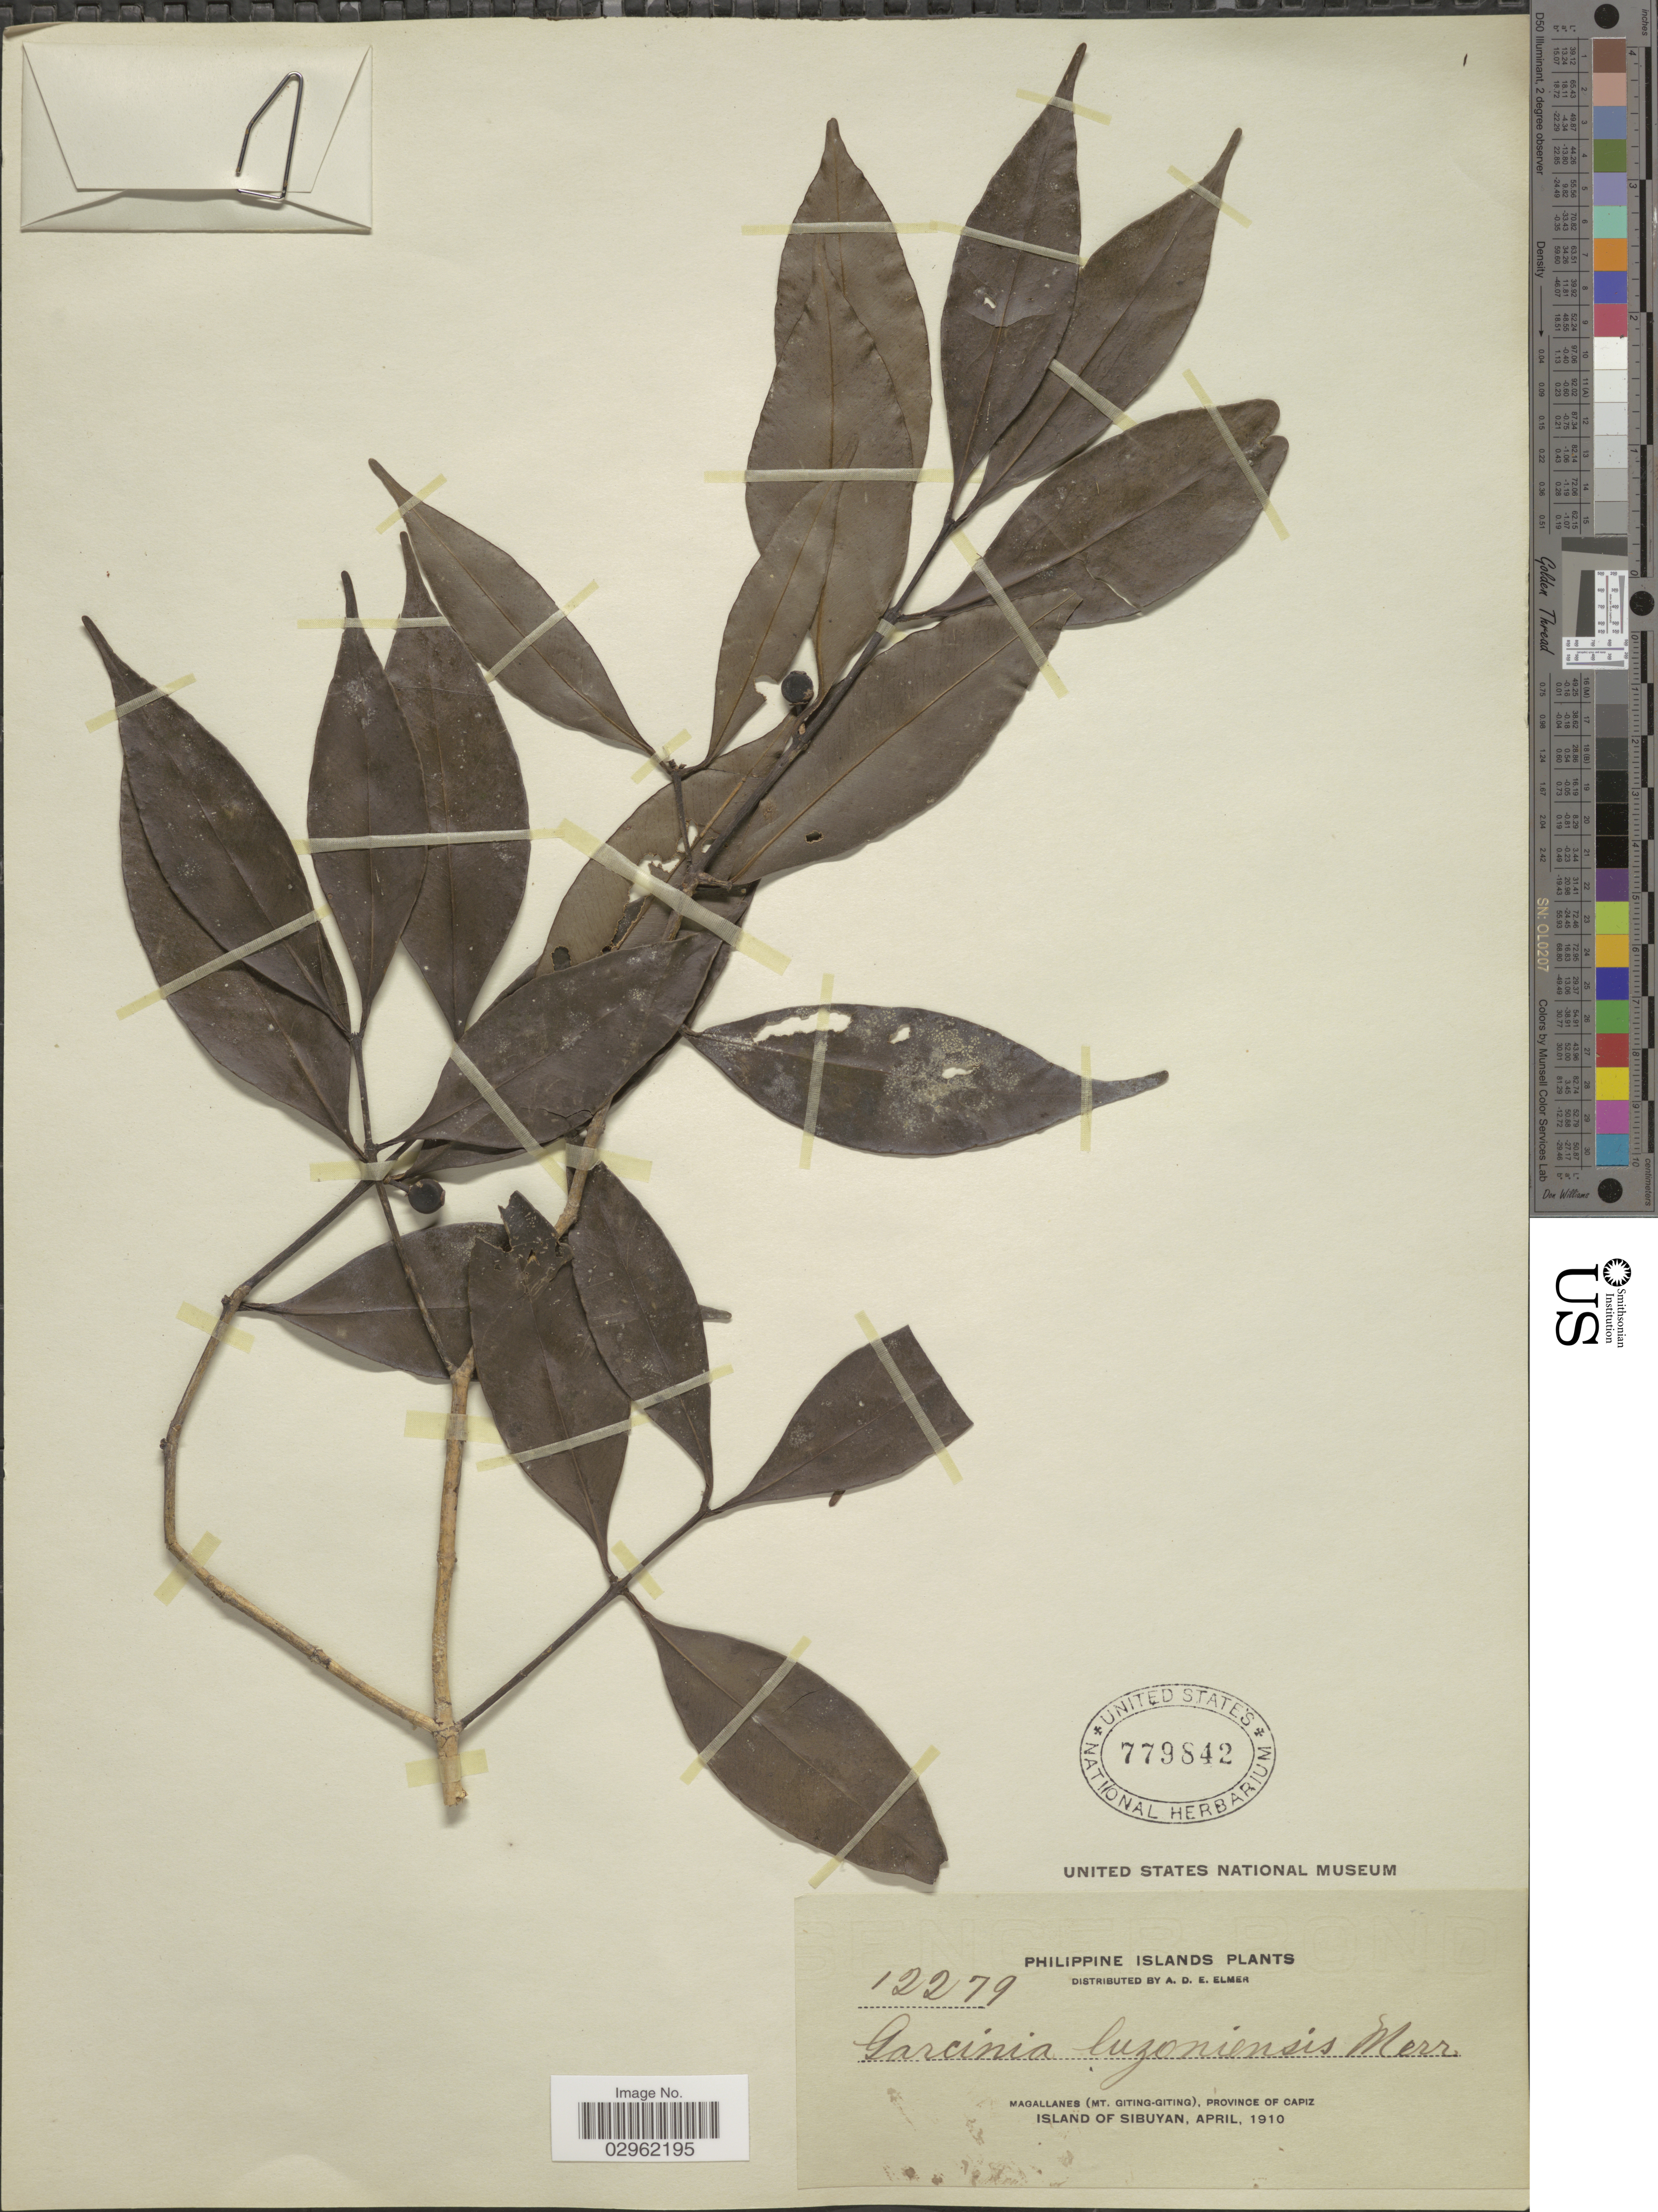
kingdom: Plantae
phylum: Tracheophyta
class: Magnoliopsida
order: Malpighiales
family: Clusiaceae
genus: Garcinia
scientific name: Garcinia luzoniensis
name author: Merr.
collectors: A. D. E. Elmer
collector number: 12279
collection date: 1910-04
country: Philippines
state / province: Western Visayas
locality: Magallanes (Mt. Giting-Giting), Province of Capiz, Island of Sibuyan.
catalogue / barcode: US 779842